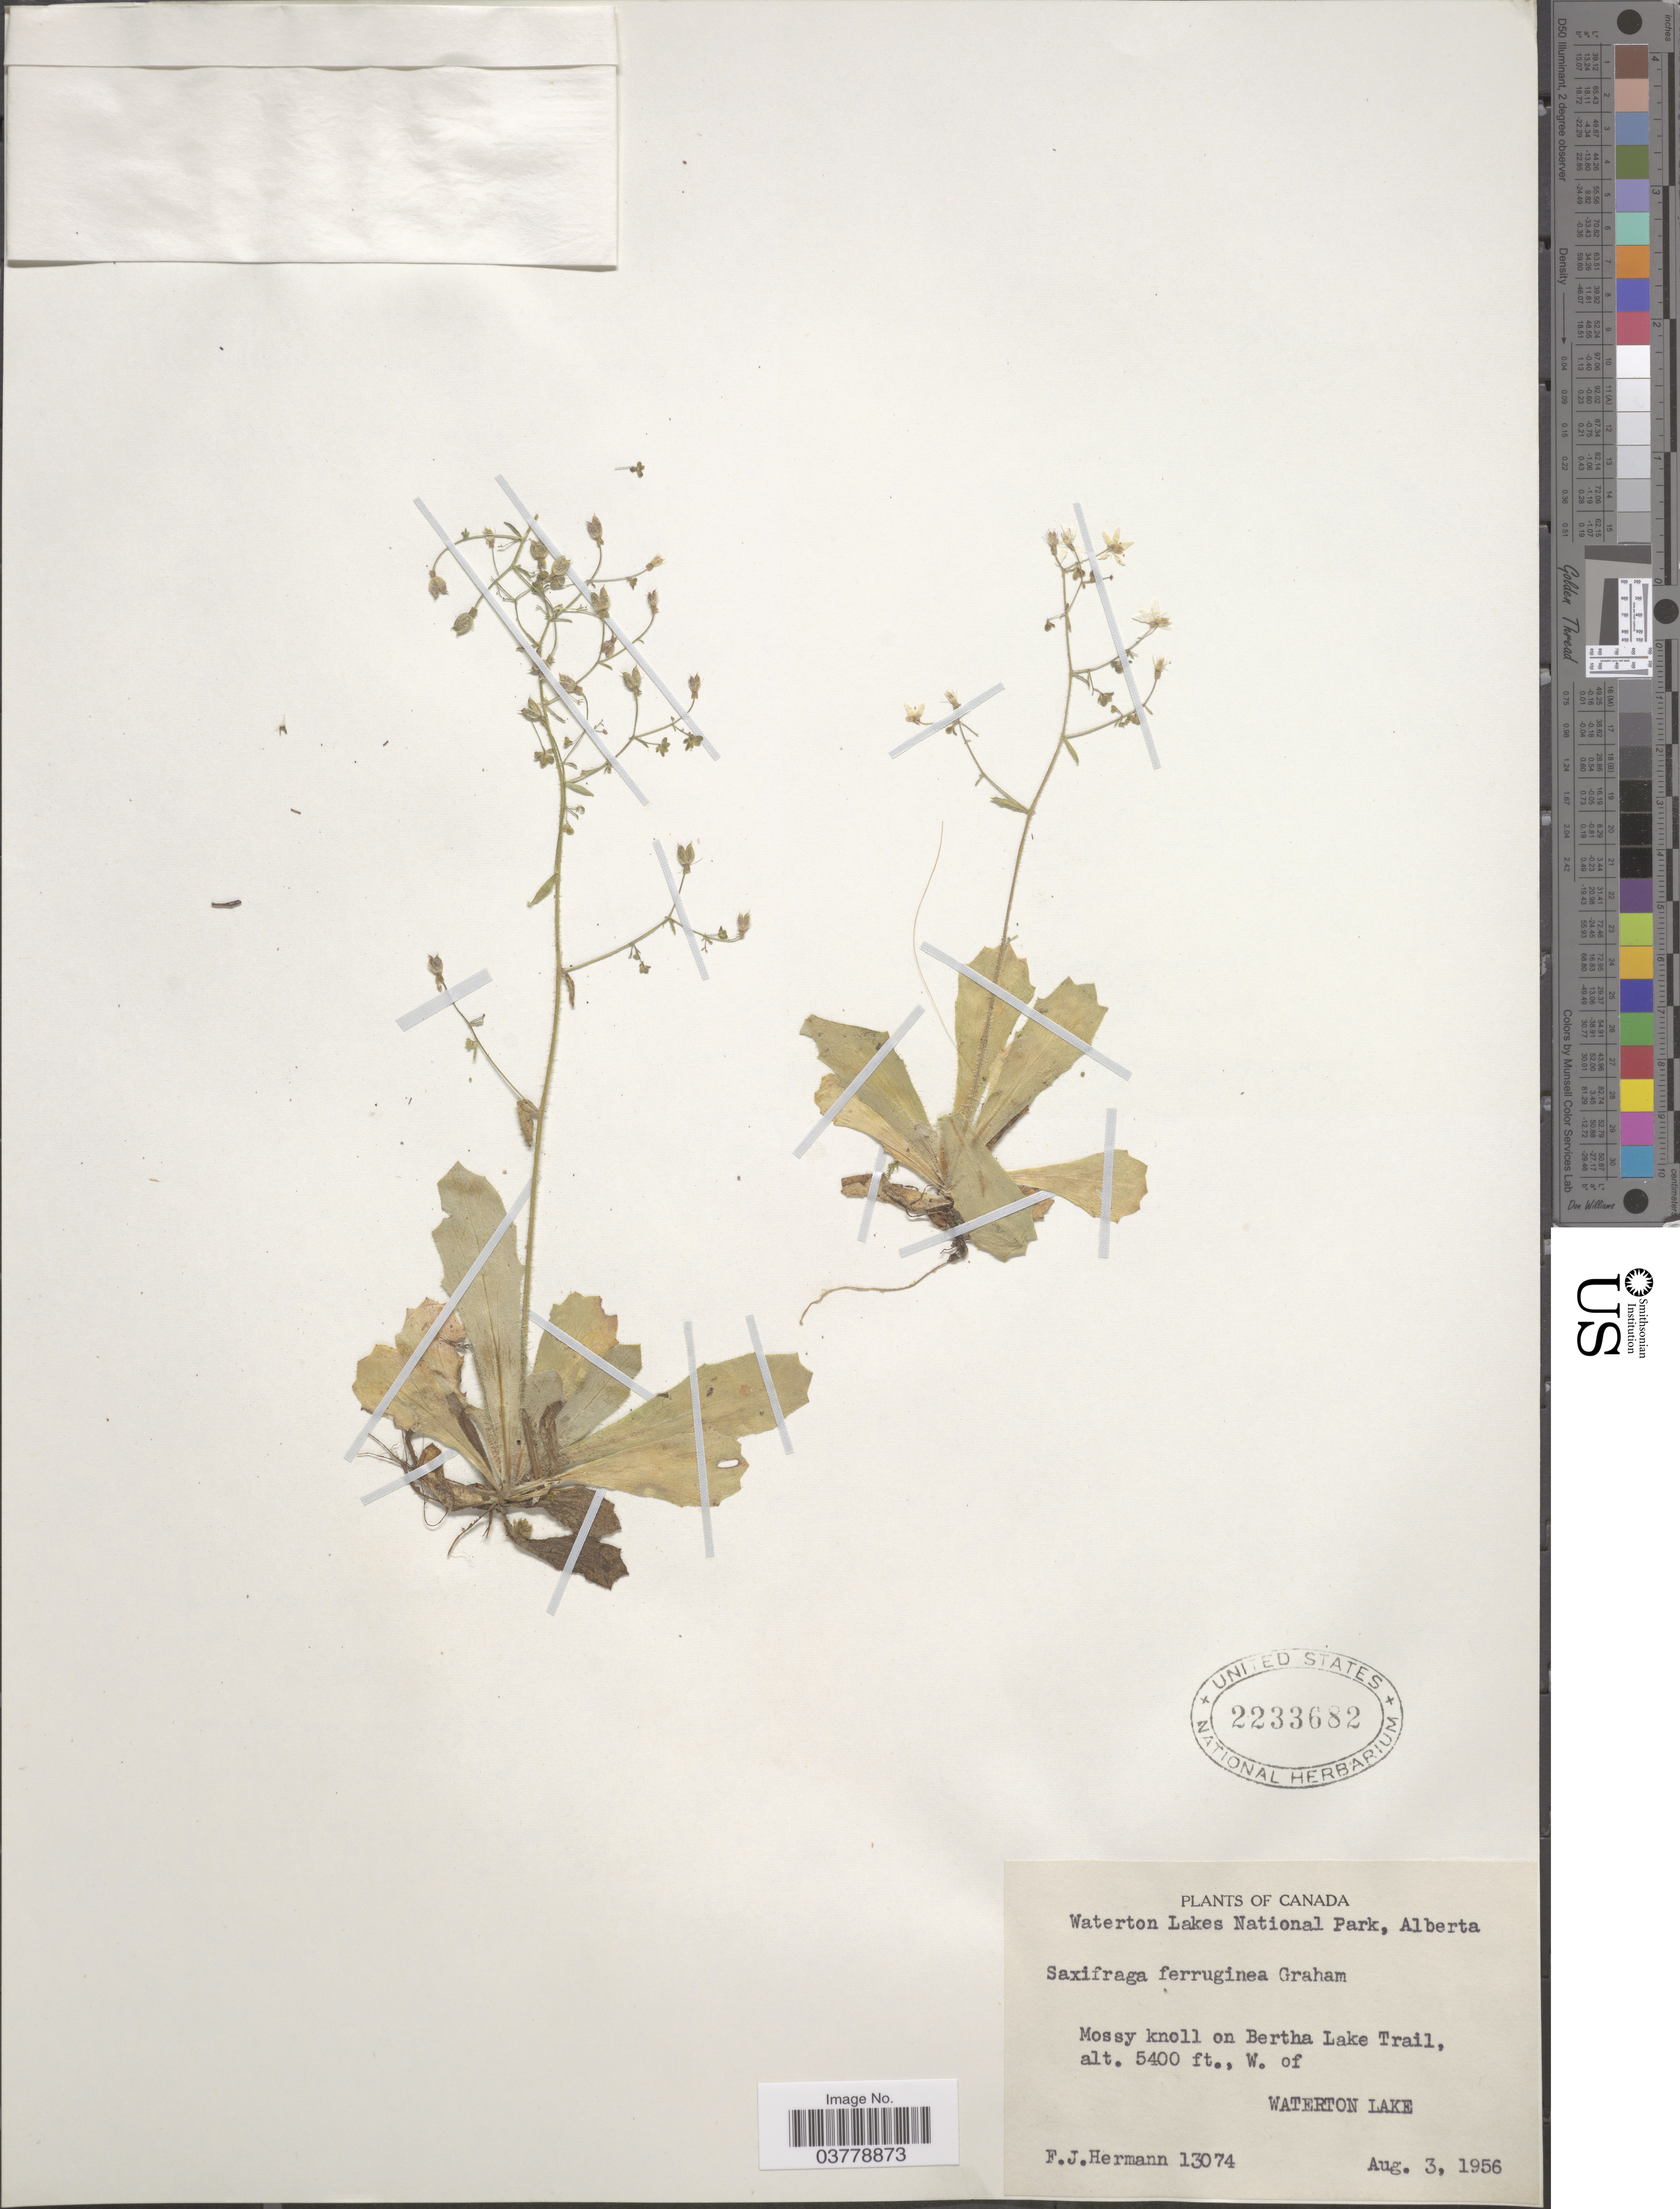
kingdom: Plantae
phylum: Tracheophyta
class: Magnoliopsida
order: Saxifragales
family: Saxifragaceae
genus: Micranthes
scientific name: Micranthes ferruginea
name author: (Graham) Brouillet & Gornall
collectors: F. J. Hermann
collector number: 13074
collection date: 1956-08-03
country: Canada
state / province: Alberta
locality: Waterton Lakes National Park. Mossy knoll on Bertha Lake Trail. W. of Waterton Lake.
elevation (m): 1646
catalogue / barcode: US 2233682